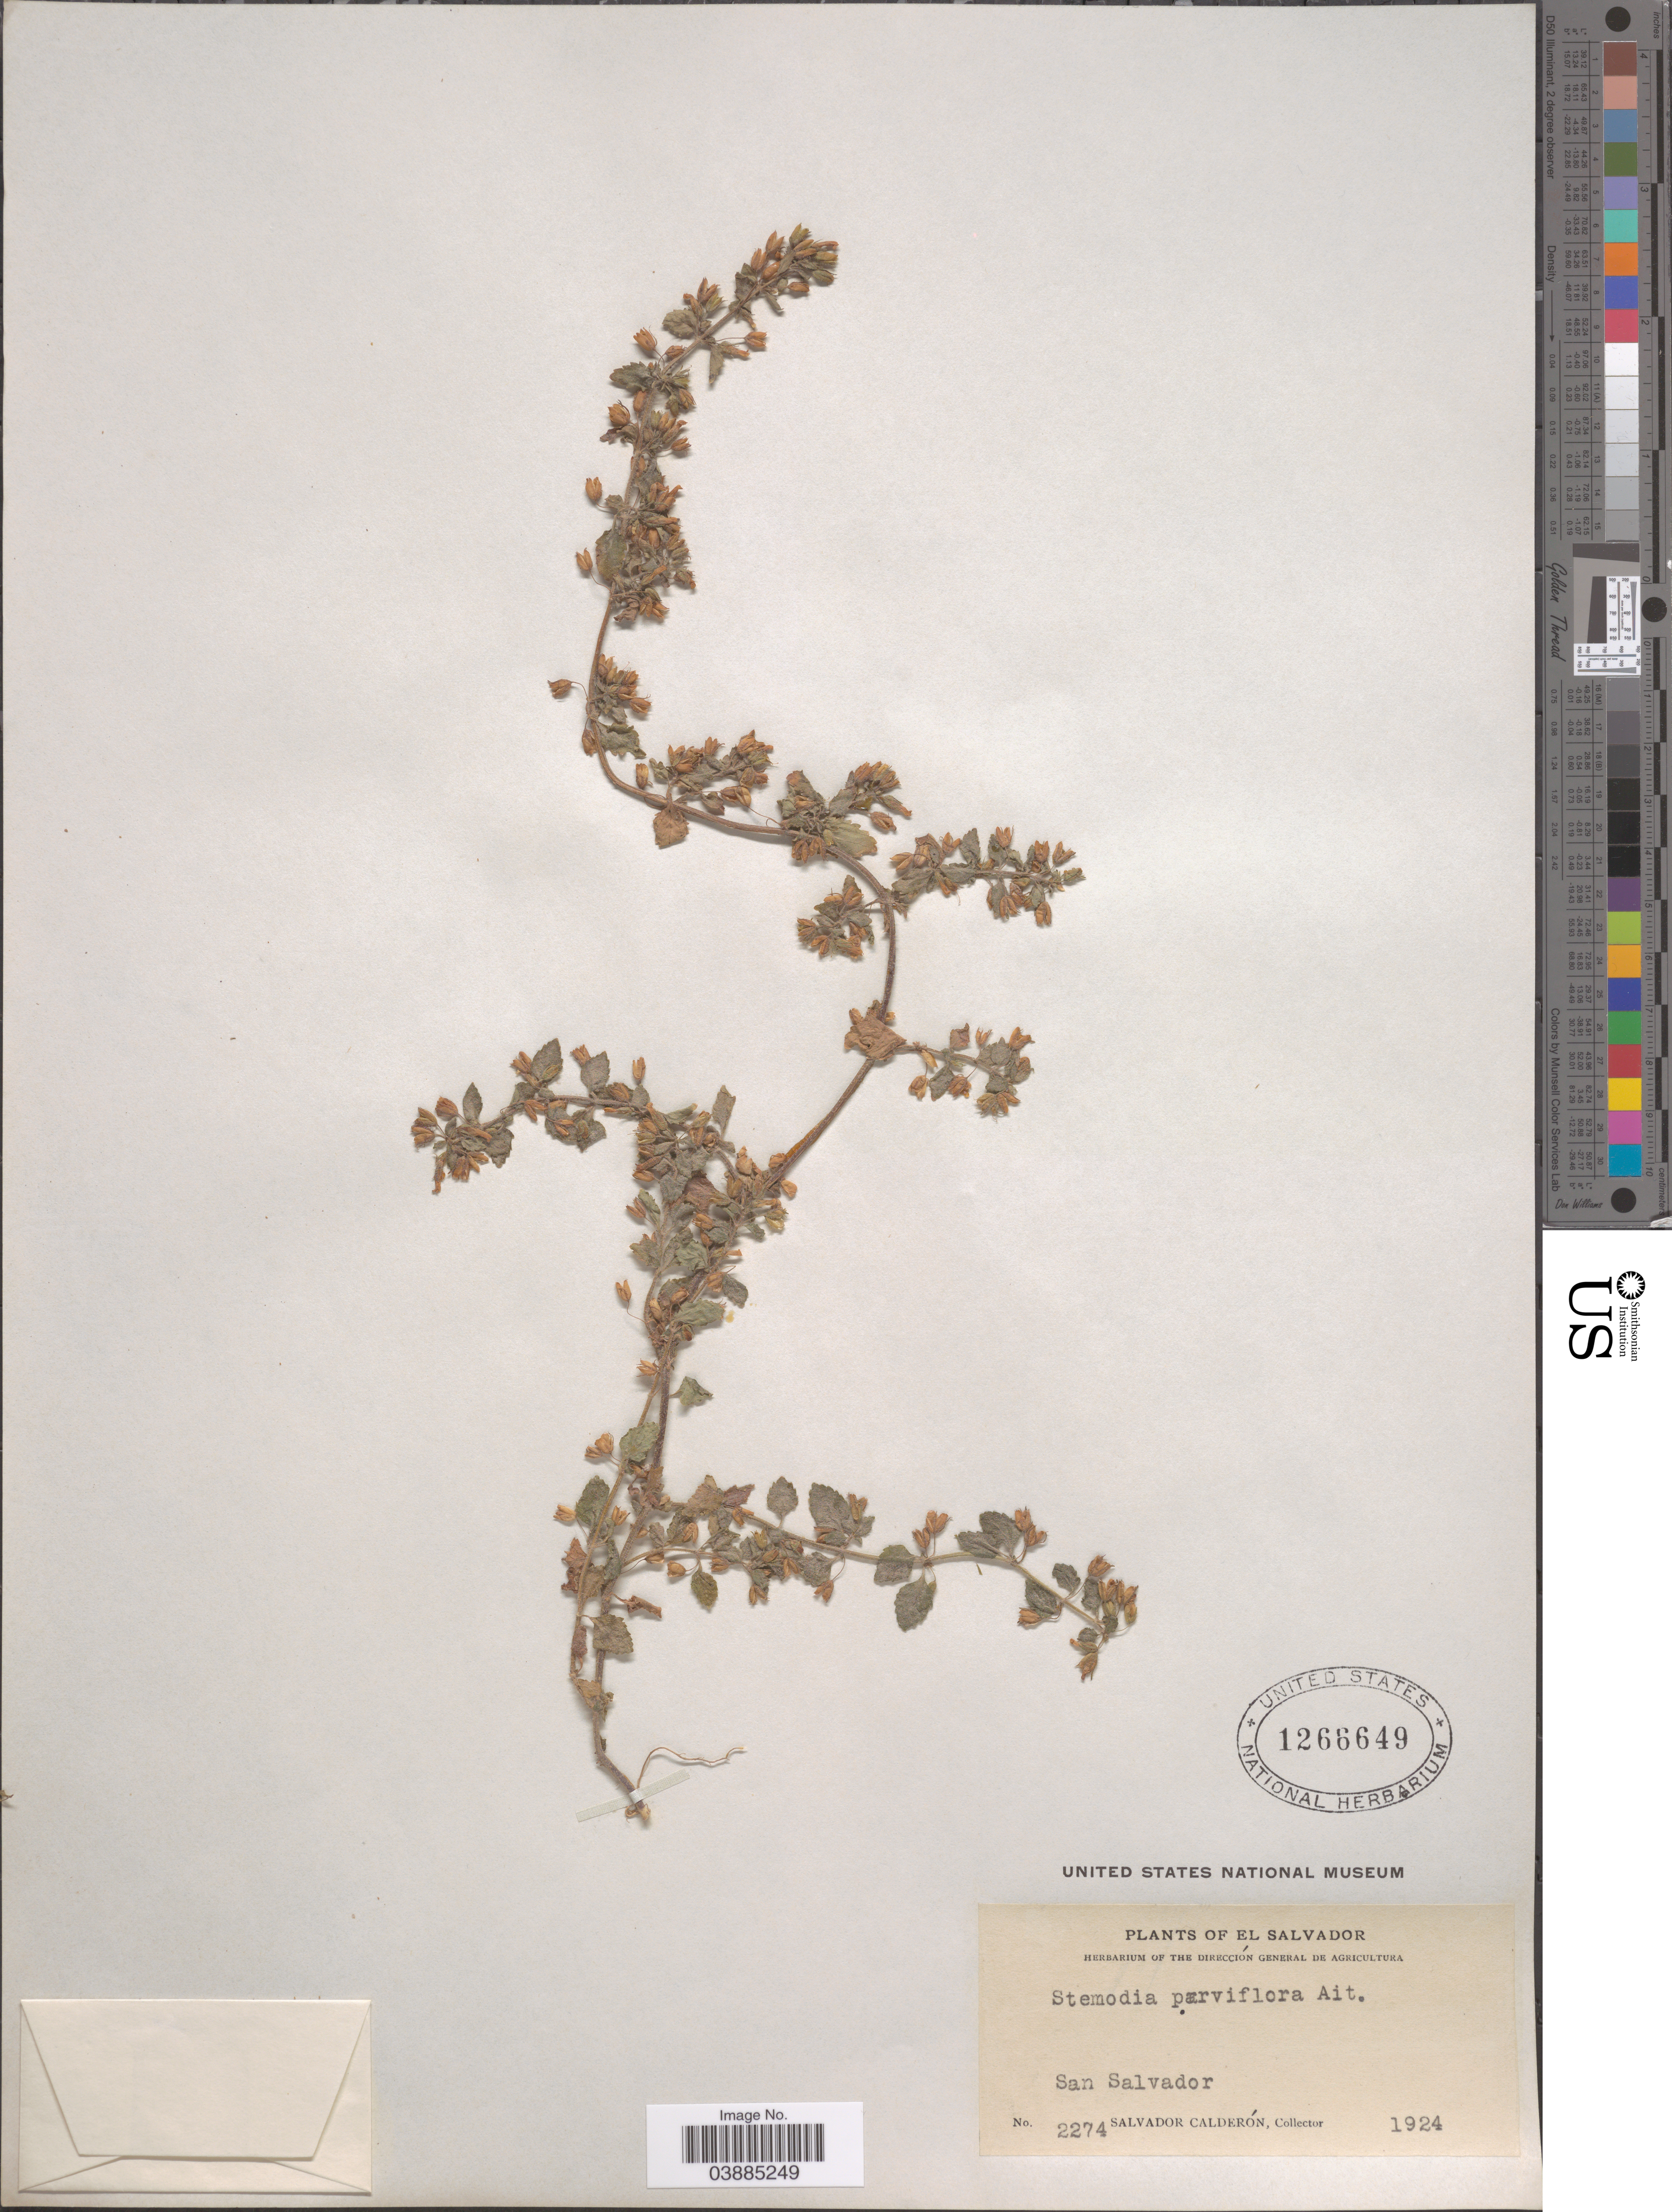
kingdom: Plantae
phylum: Tracheophyta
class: Magnoliopsida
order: Lamiales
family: Plantaginaceae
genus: Stemodia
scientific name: Stemodia parviflora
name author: W.T. Aiton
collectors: S. Calderón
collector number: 2274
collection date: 1924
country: El Salvador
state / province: San Salvador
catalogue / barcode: US 1266649